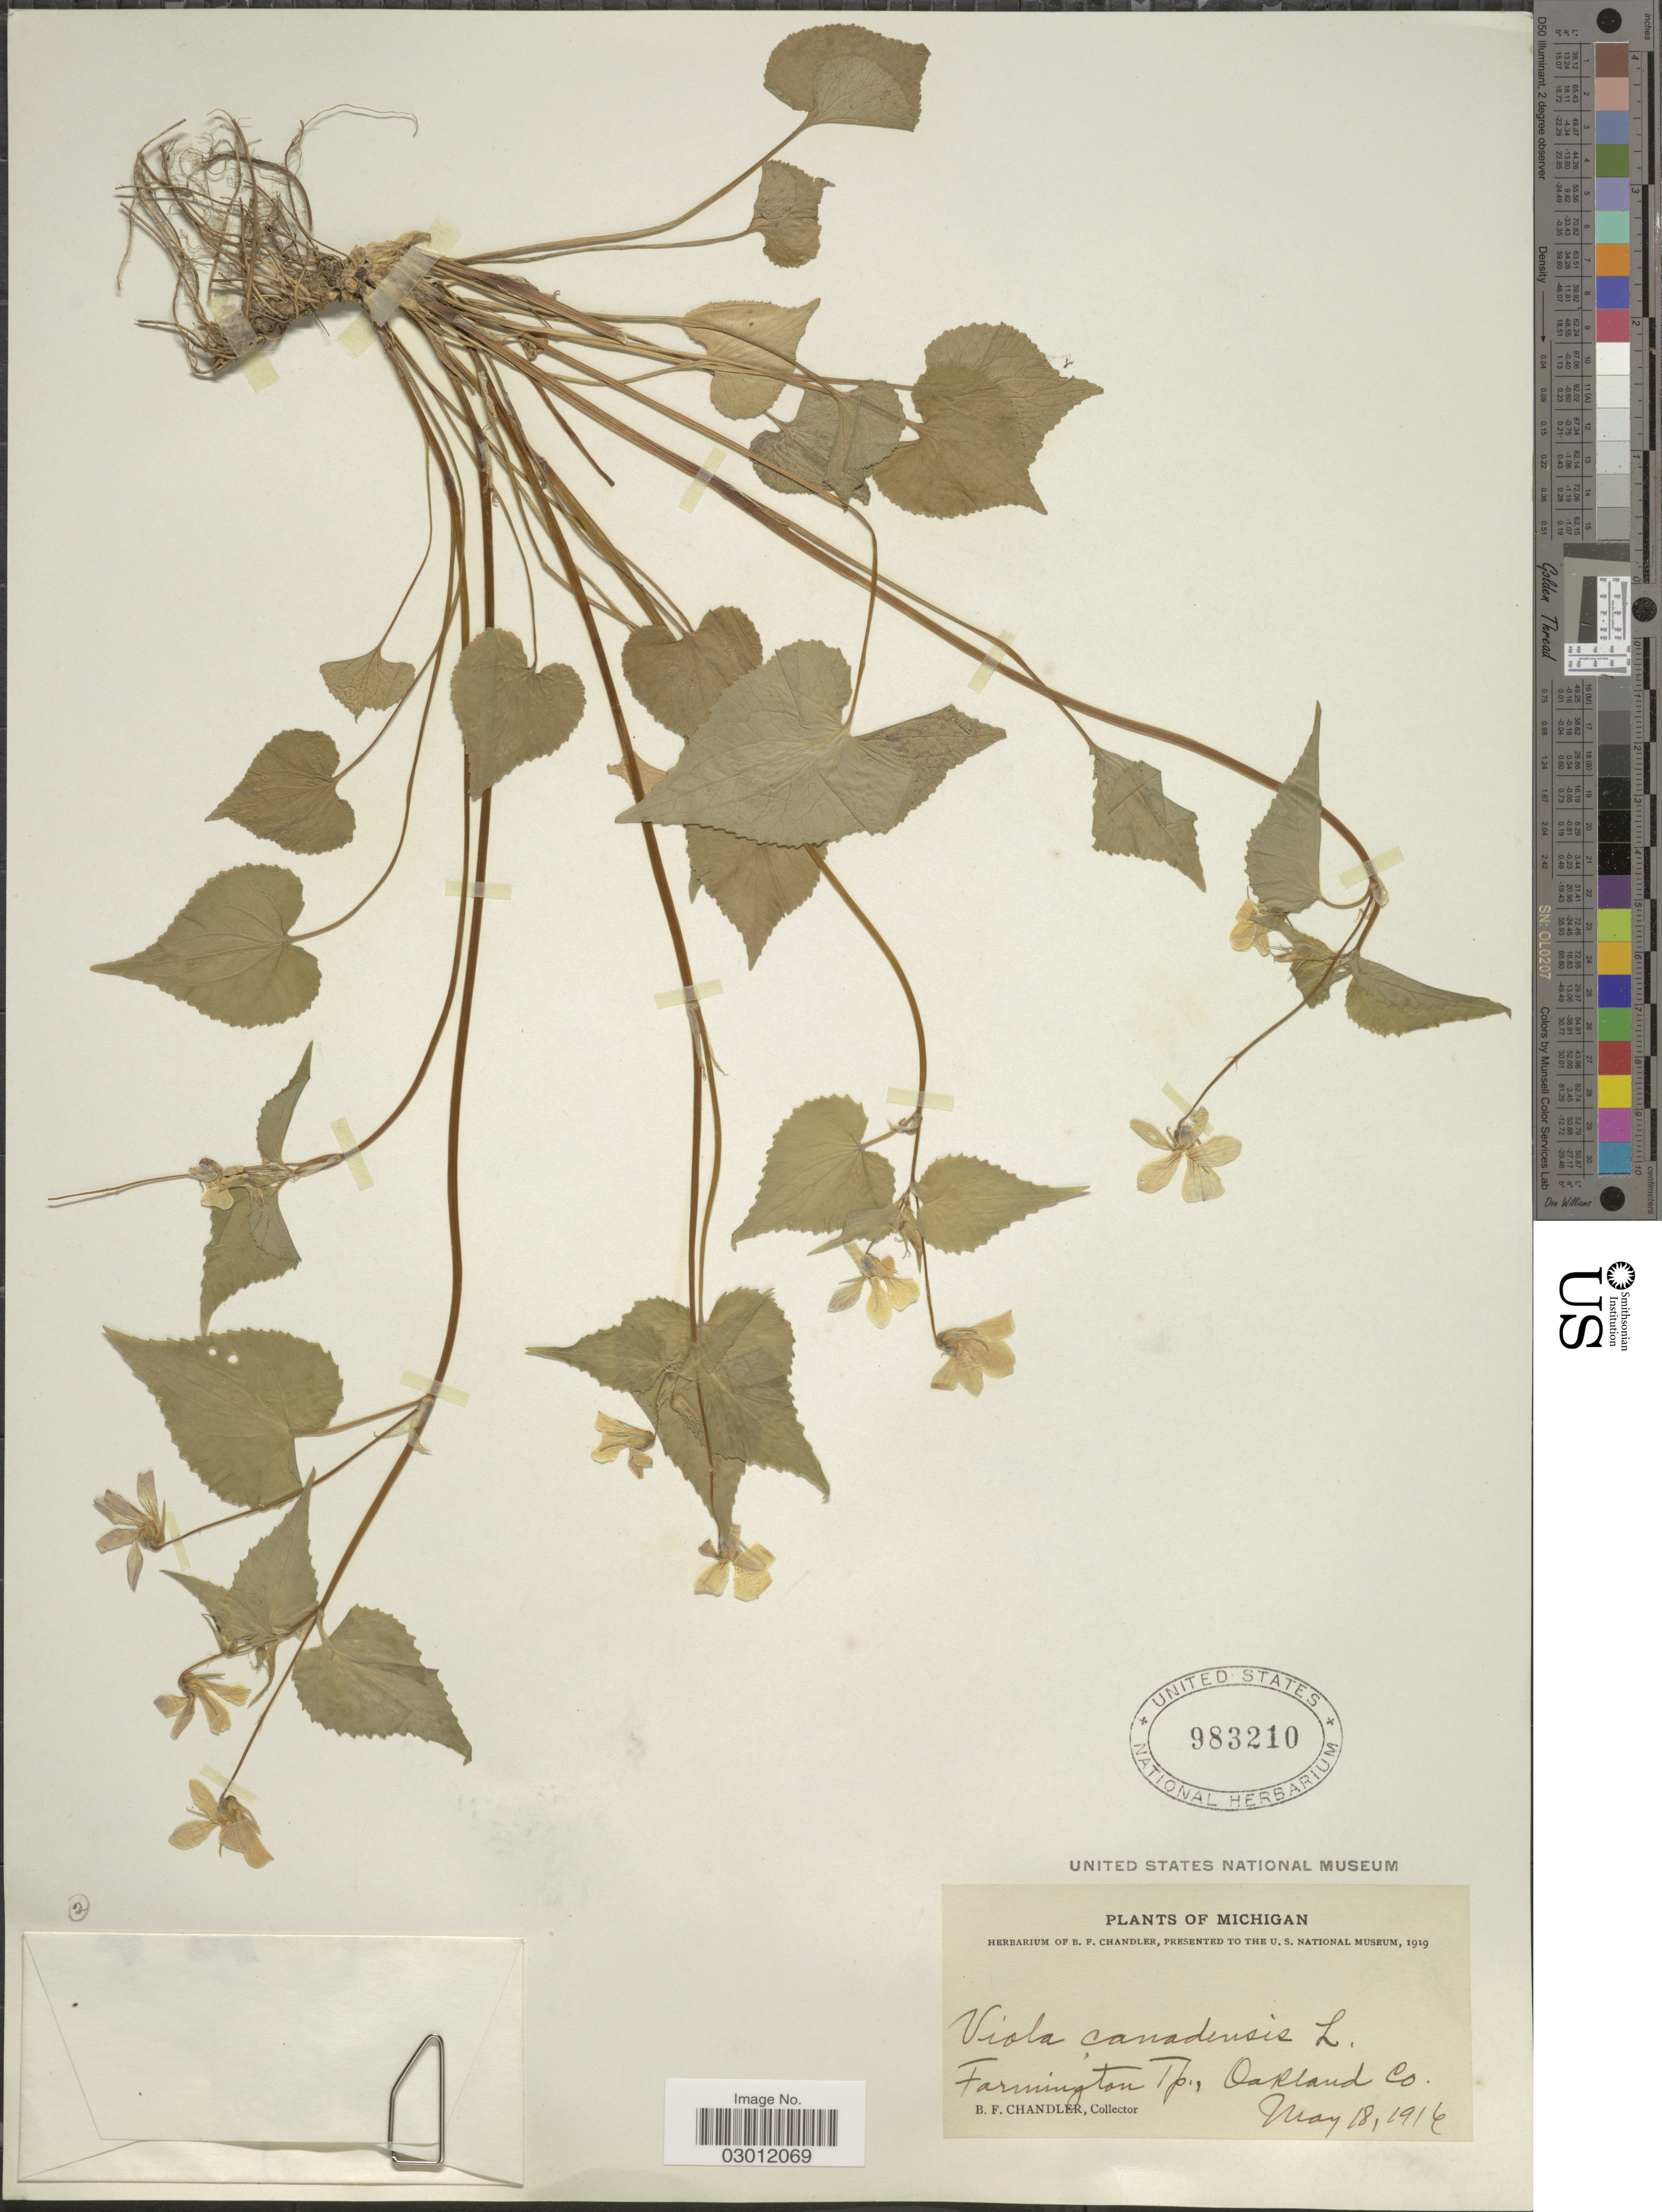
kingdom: Plantae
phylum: Tracheophyta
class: Magnoliopsida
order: Malpighiales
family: Violaceae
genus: Viola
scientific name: Viola canadensis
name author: L.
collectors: B. F. Chandler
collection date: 1916-05-18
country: United States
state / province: Michigan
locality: Farmington Tp., Oakland Co.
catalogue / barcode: US 983210